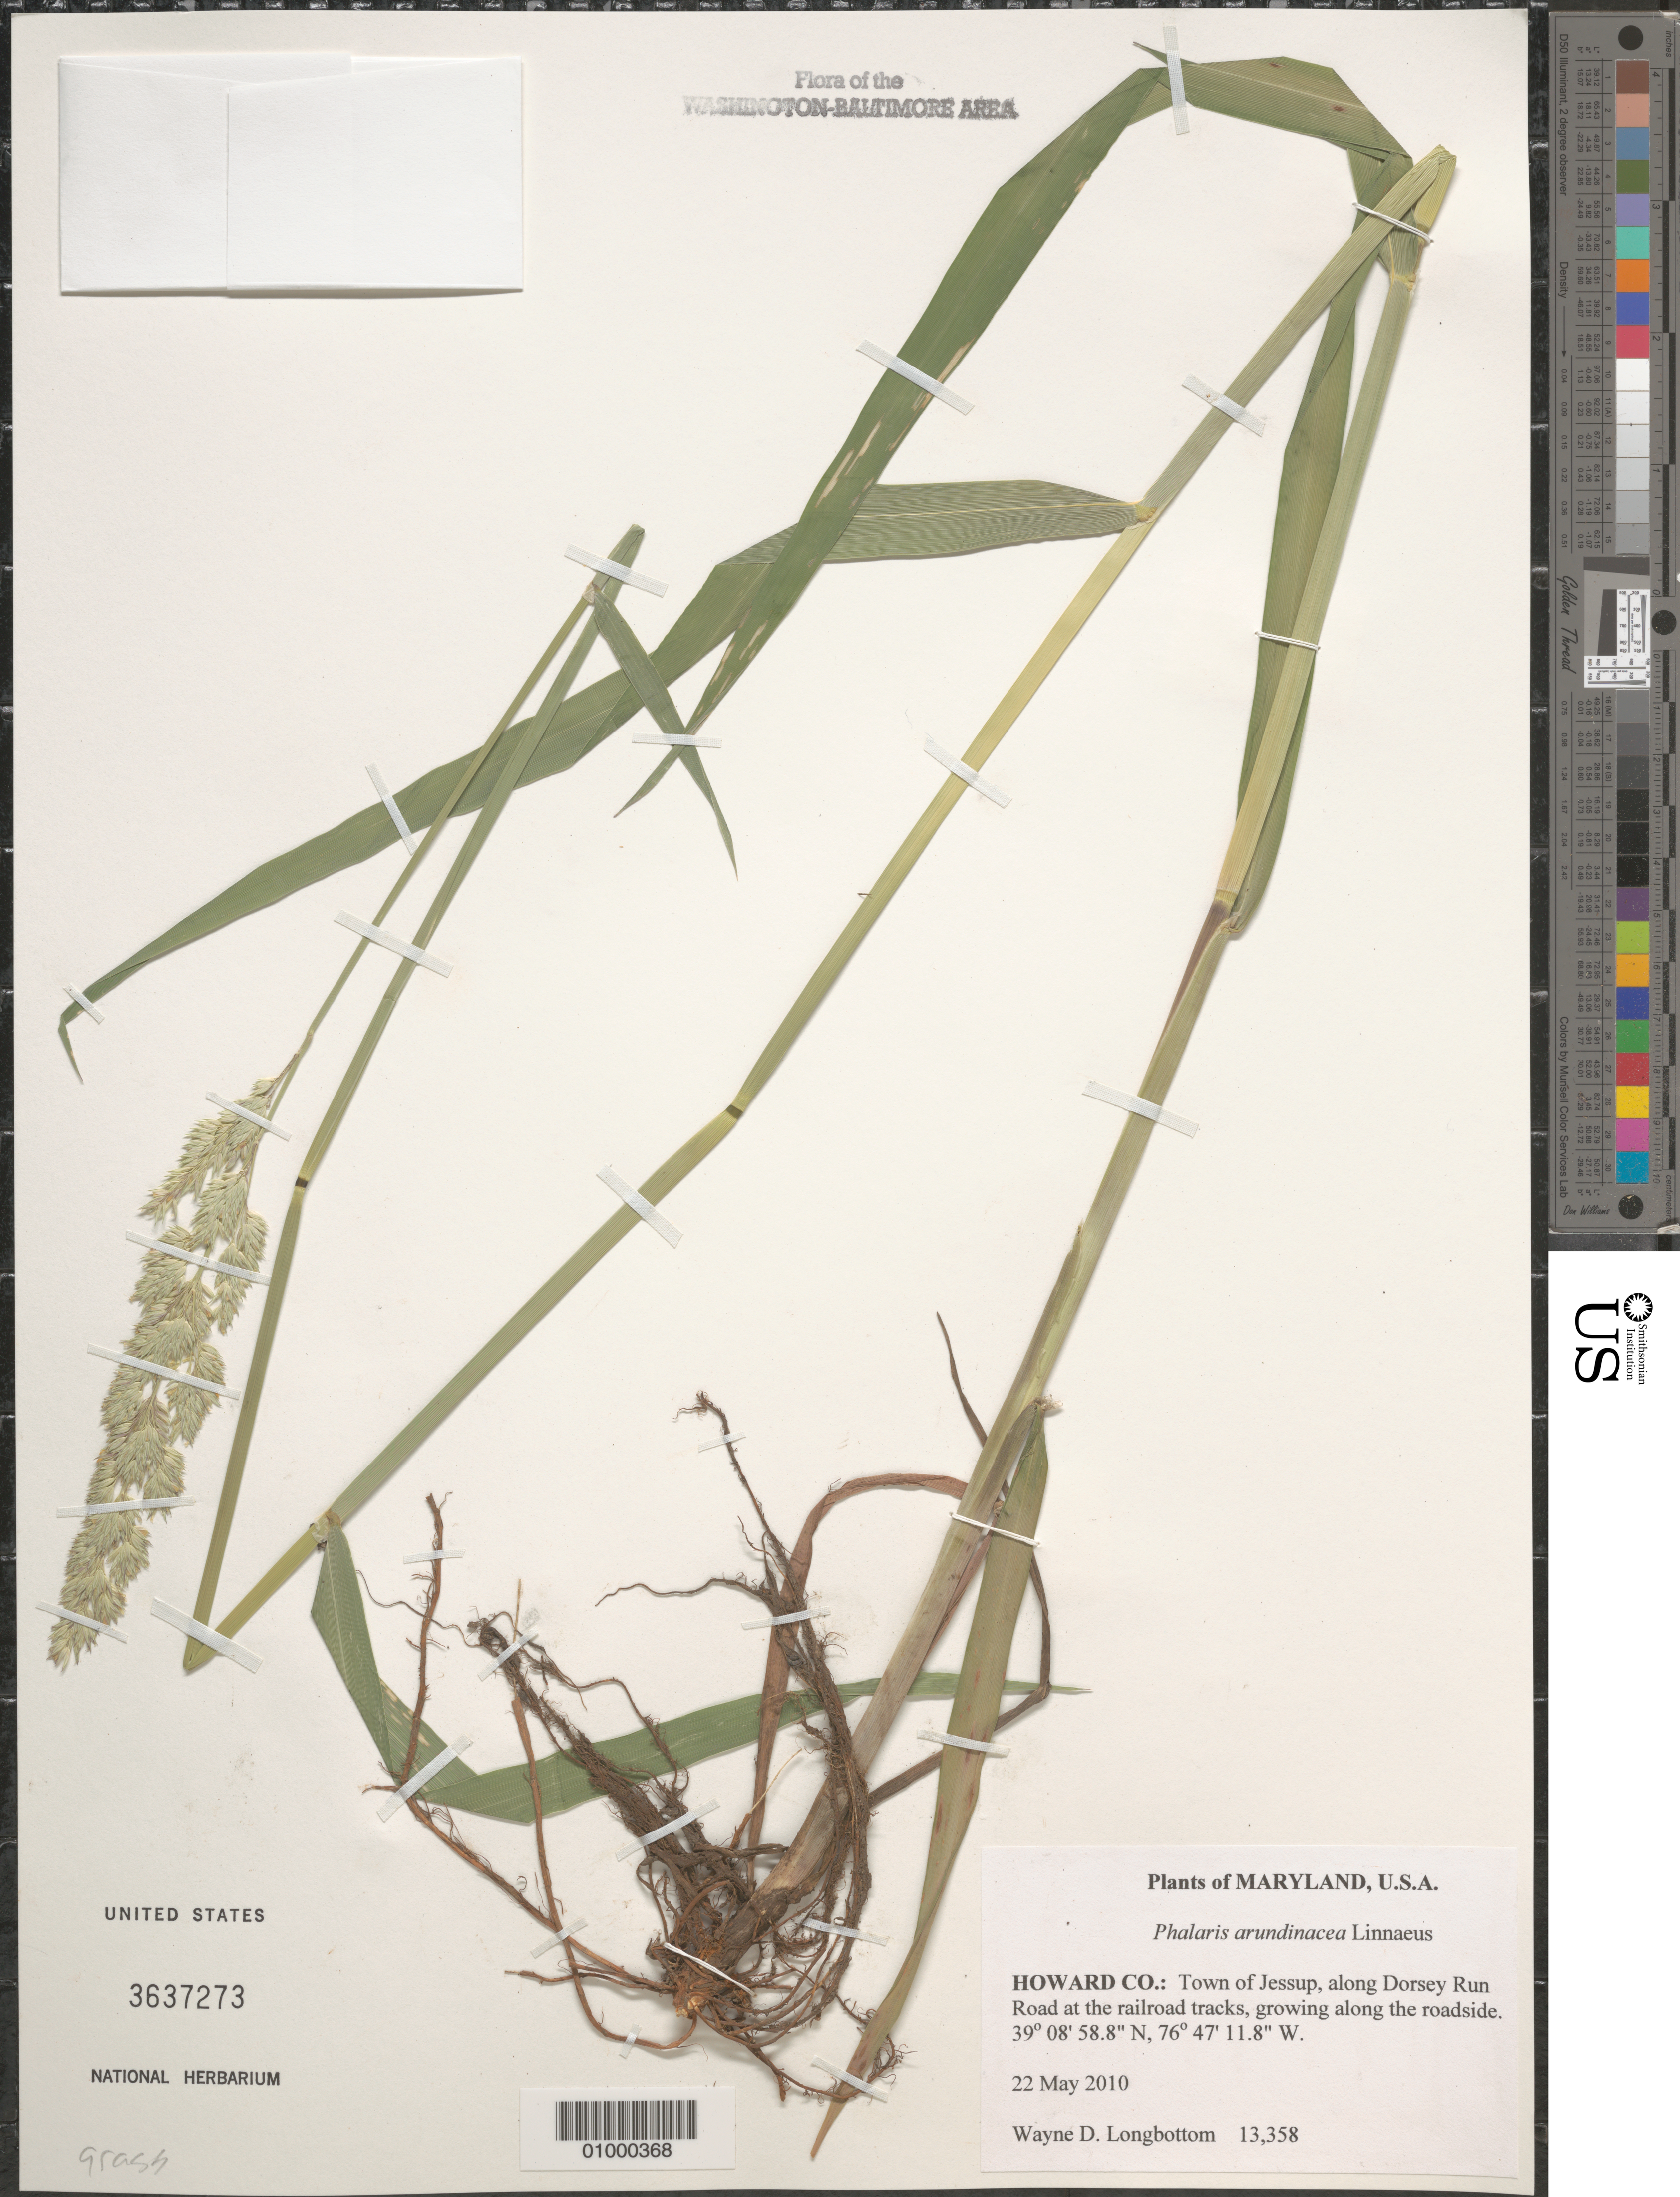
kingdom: Plantae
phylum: Tracheophyta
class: Liliopsida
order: Poales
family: Poaceae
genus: Phalaris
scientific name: Phalaris arundinacea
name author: L.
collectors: W. D. Longbottom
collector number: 13358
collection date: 2010-05-22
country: United States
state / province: Maryland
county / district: Howard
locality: Town of Jessup, along Dorsey Run Road at the railroad tracks, growing along the roadside.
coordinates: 39 08 58.8 N, 76 47 11.8 W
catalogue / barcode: US 3637273